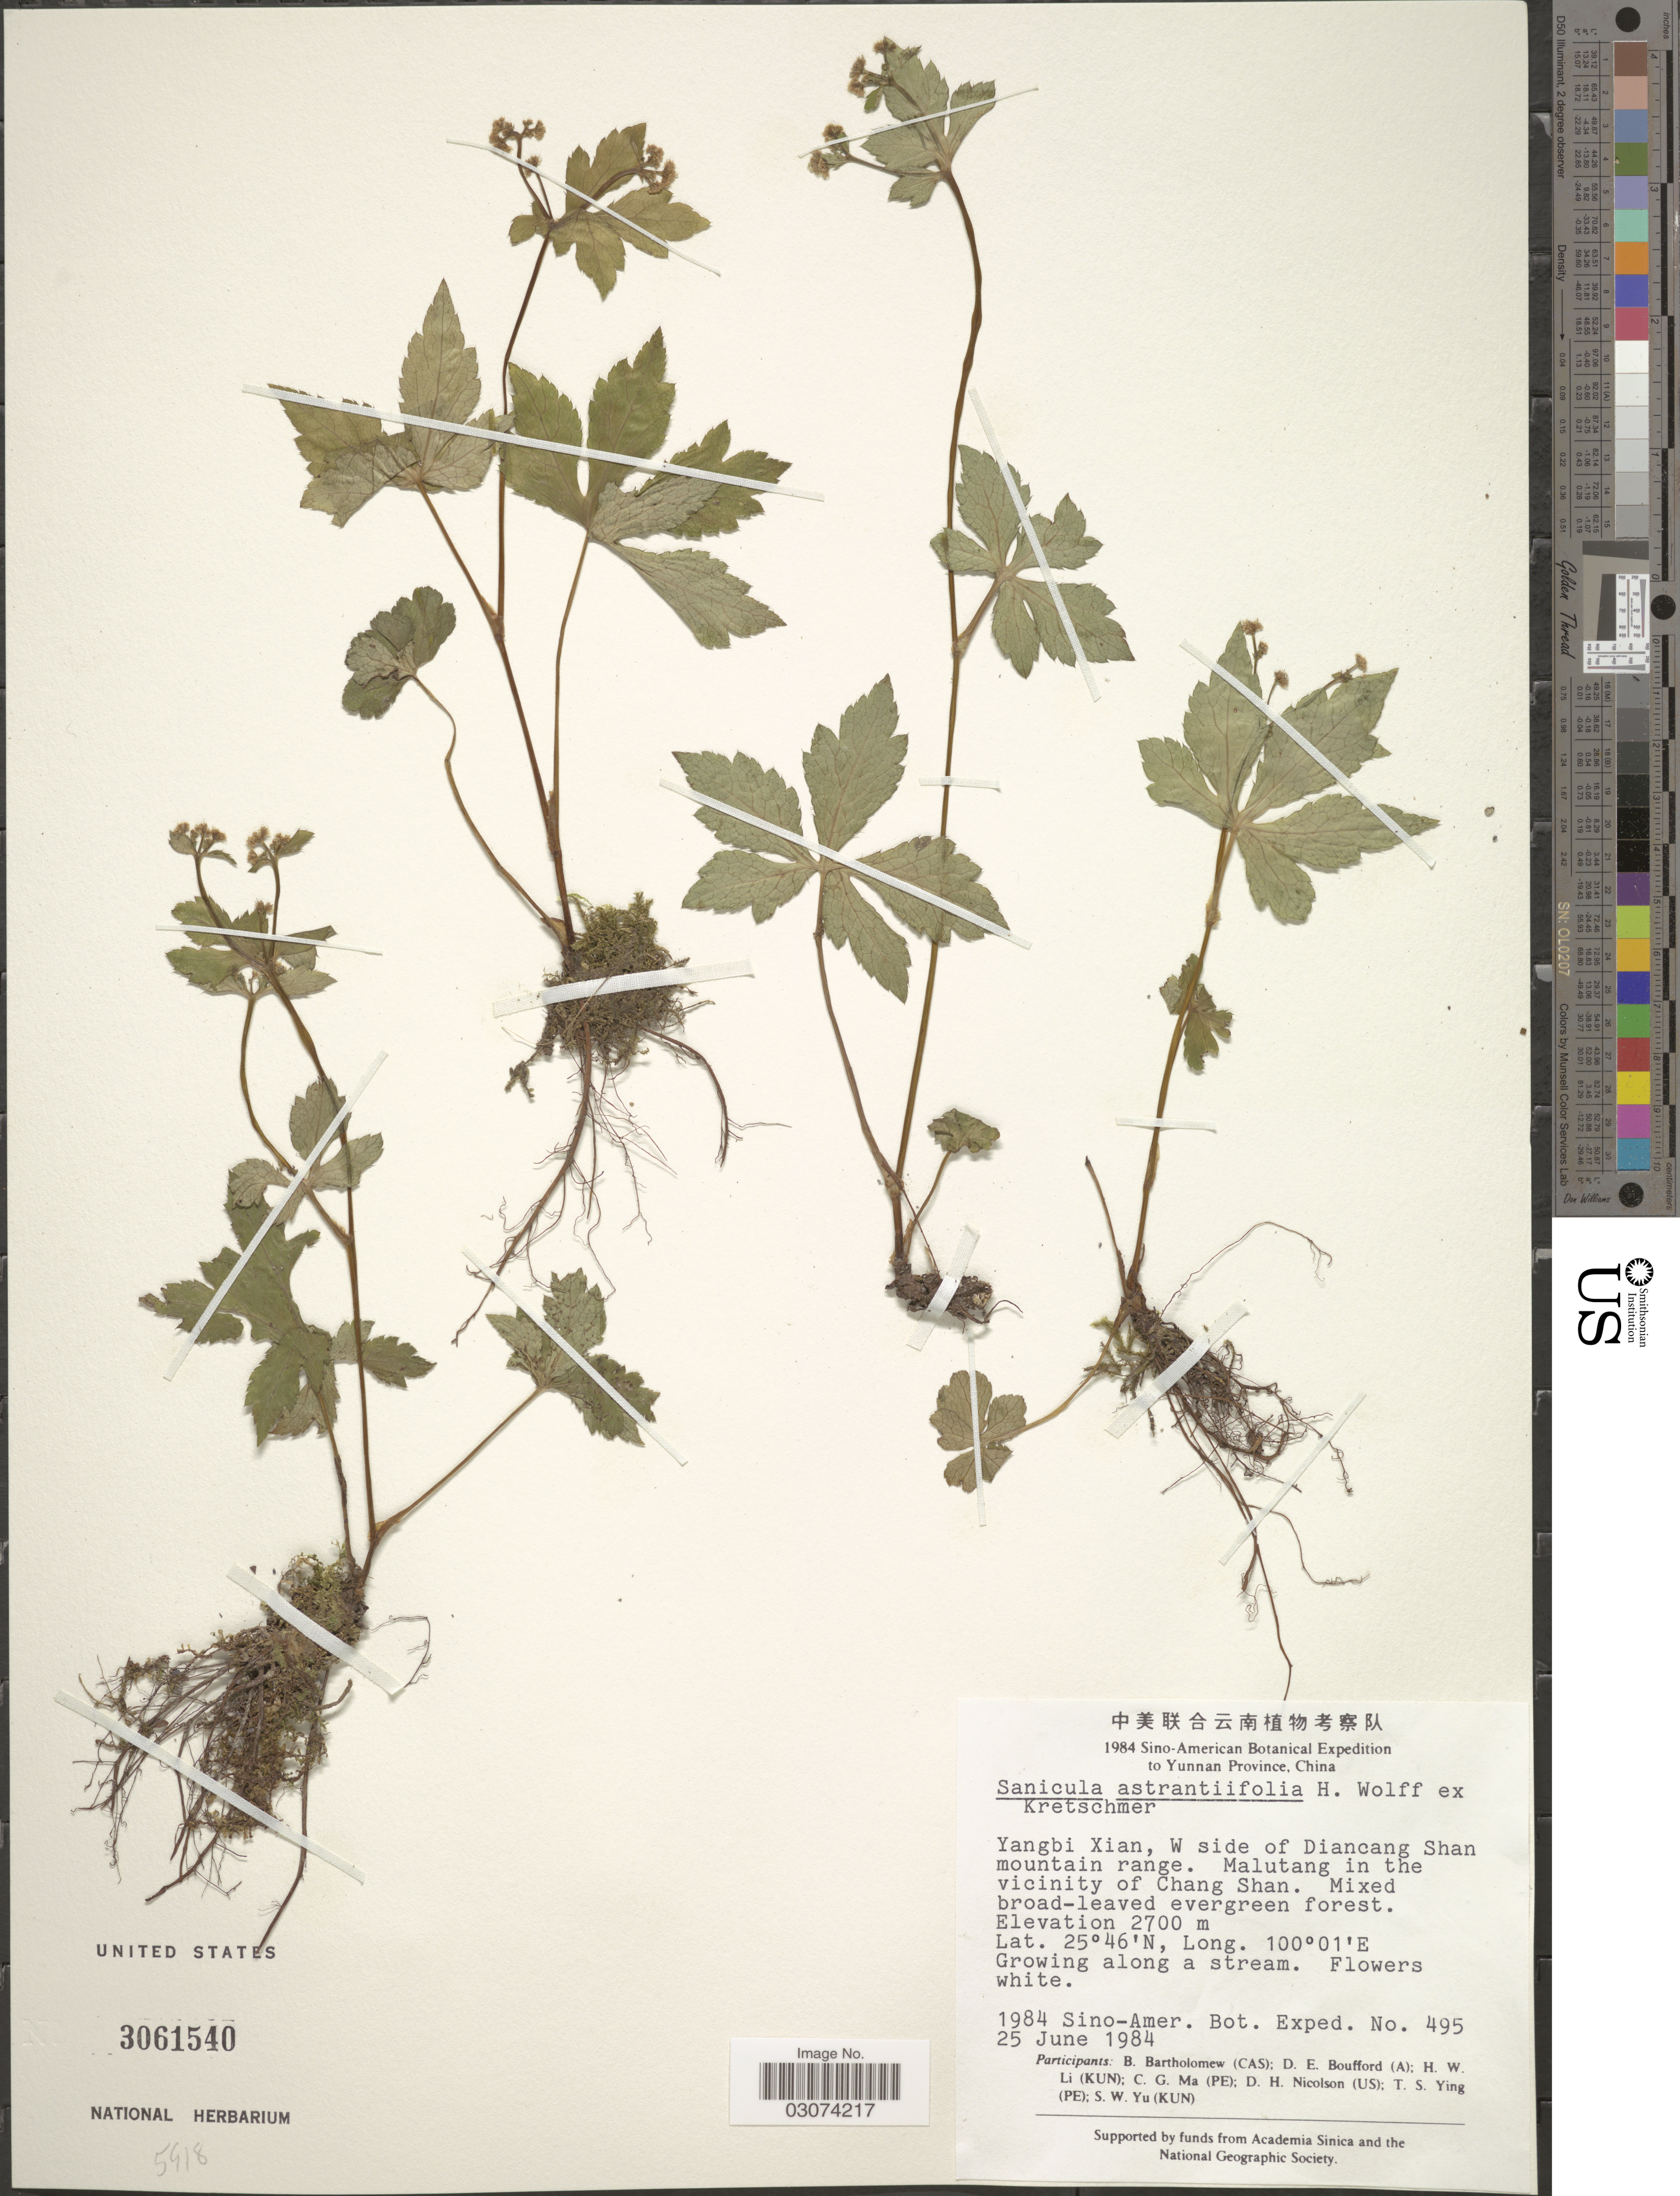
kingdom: Plantae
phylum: Tracheophyta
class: Magnoliopsida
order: Apiales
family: Apiaceae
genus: Sanicula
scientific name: Sanicula astrantiifolia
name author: H. Wolff ex Kretschmer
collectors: B. Bartholomew, D. E. Boufford, H. W. Li, C. Ma & et al.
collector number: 495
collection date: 1984-06-25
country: China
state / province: Yunnan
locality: Yangbi Xian, W side of Diancang Shan mountain range. Malutang in the vicinity of Chang Shan.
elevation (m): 2700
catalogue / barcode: US 3061540